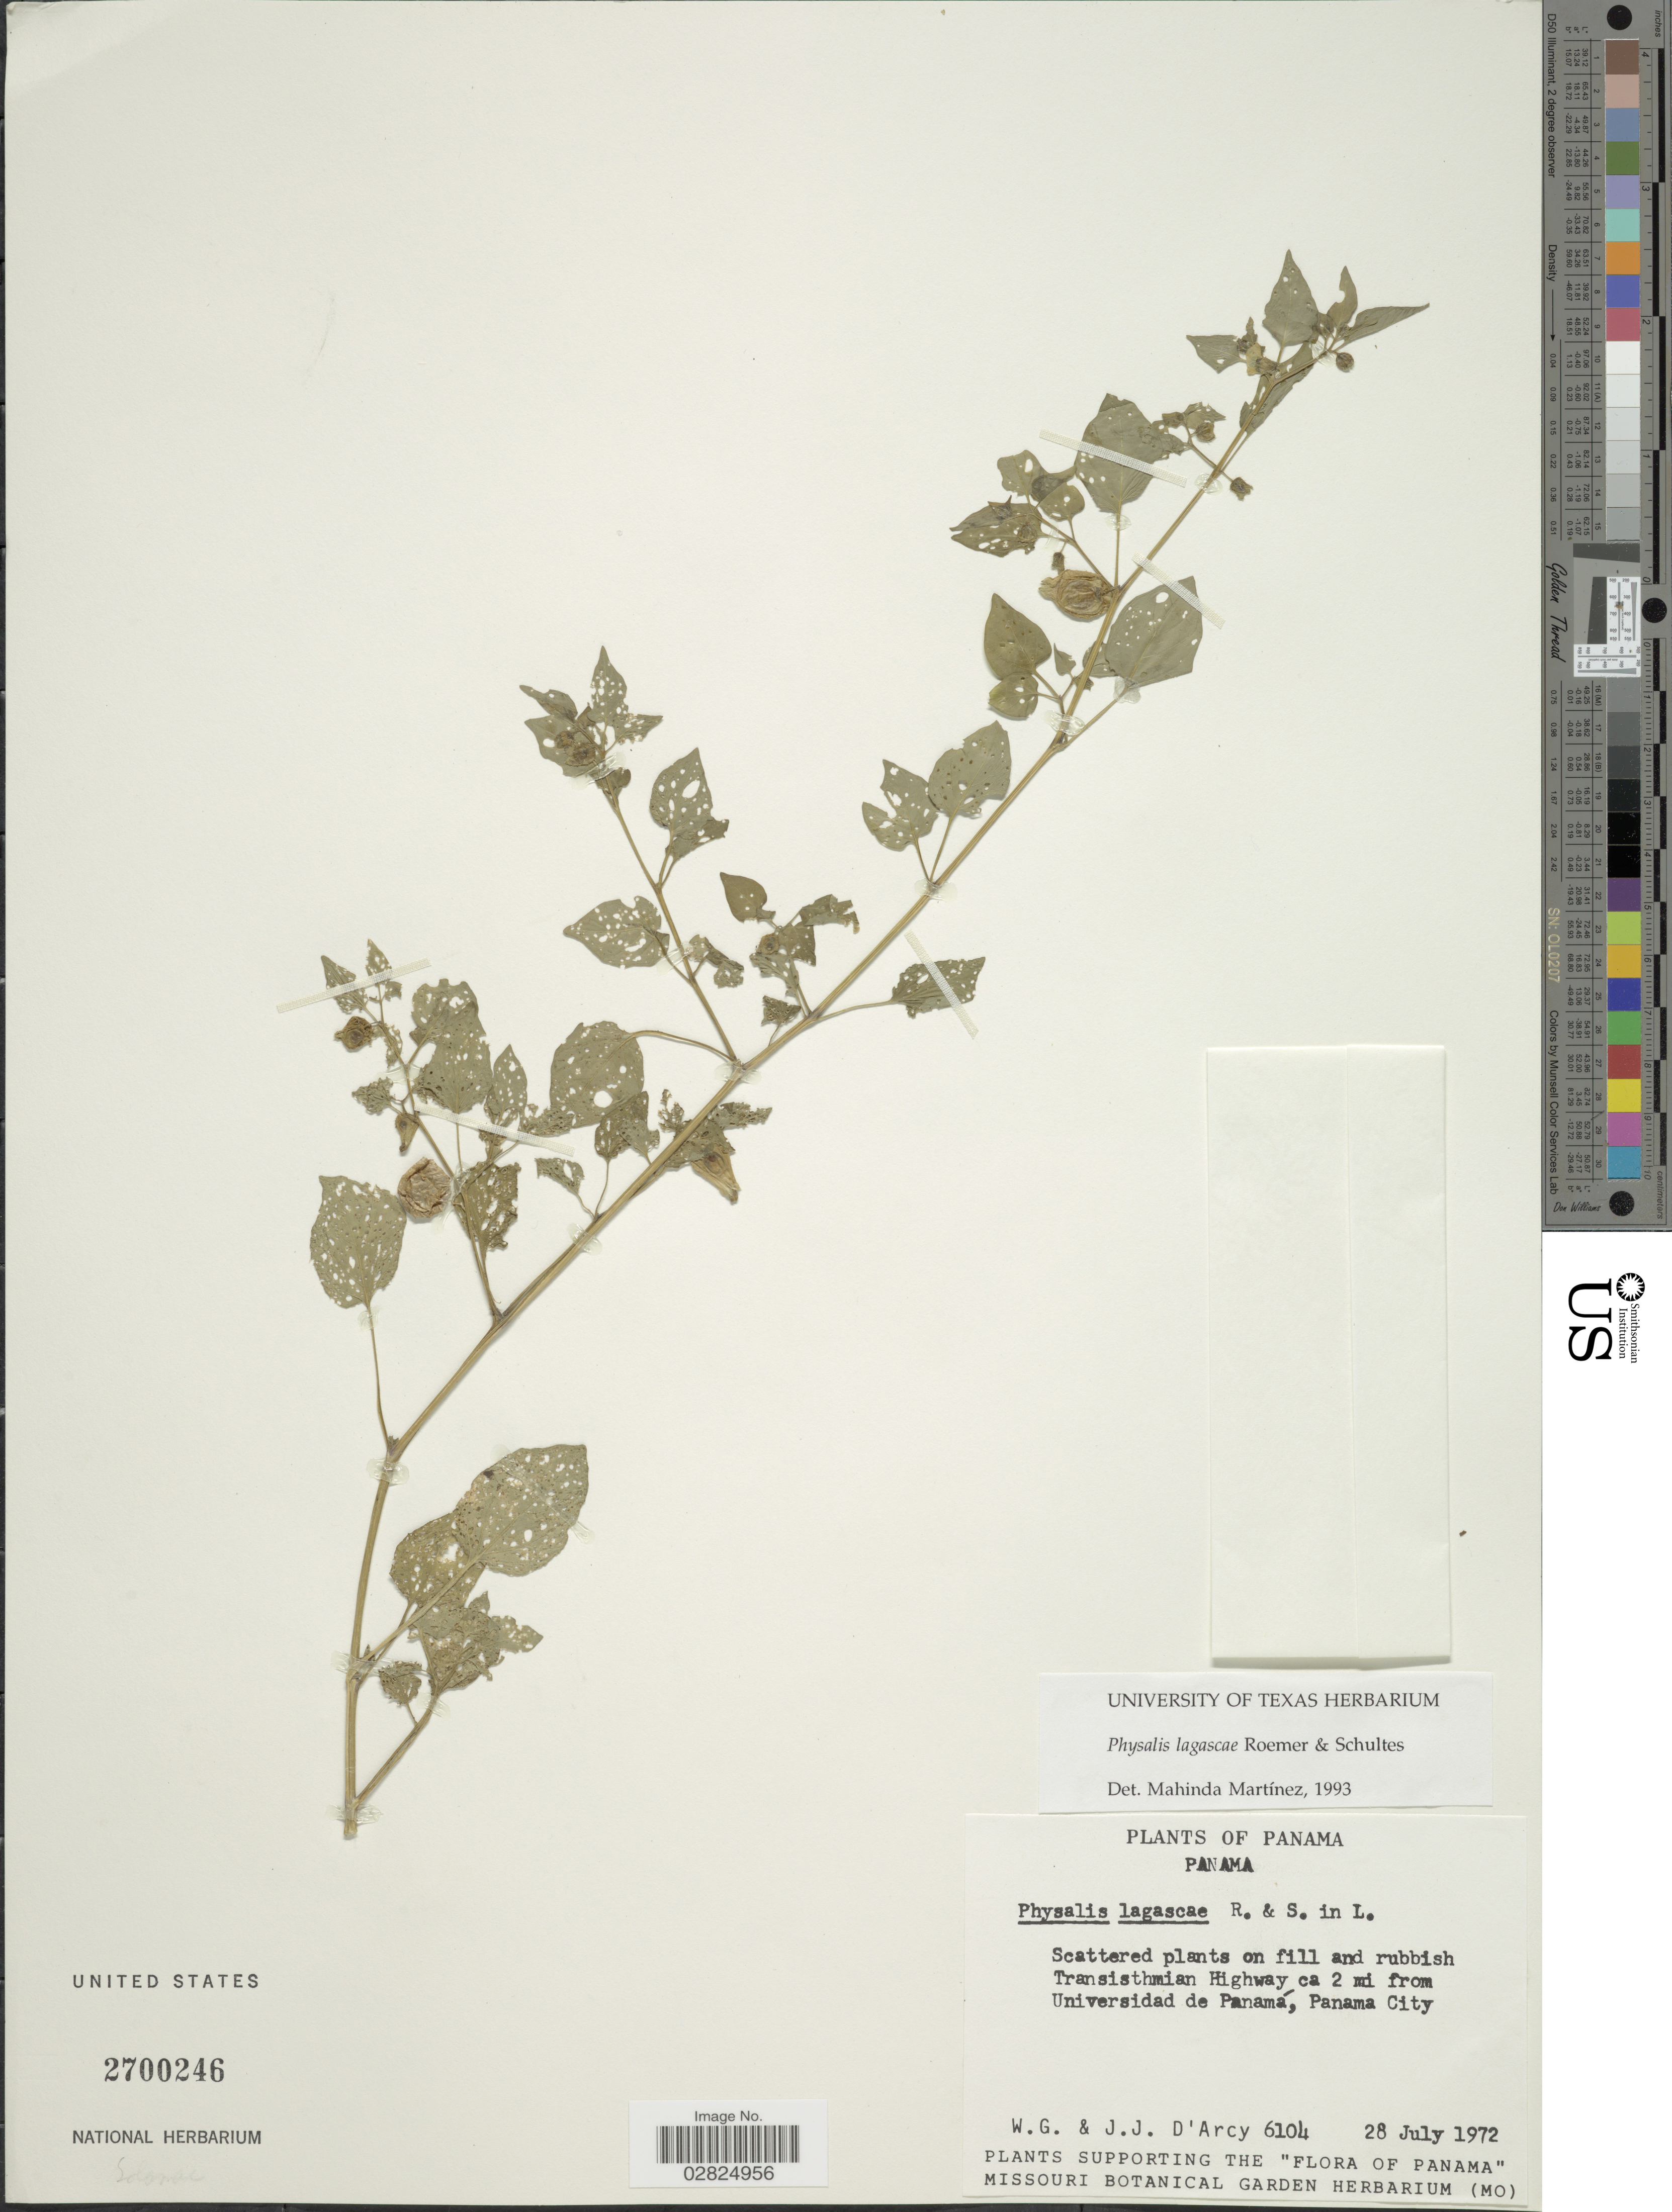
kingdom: Plantae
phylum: Tracheophyta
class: Magnoliopsida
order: Solanales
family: Solanaceae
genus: Physalis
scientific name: Physalis lagascae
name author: Roem. & Schult.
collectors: W. G. D'Arcy & J. J. D'Arcy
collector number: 6104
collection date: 1972-07-28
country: Panama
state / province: Panamá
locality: Transisthmian Highway ca 2 mi from Universidad de Panamá, Panama City.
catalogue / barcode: US 2700246